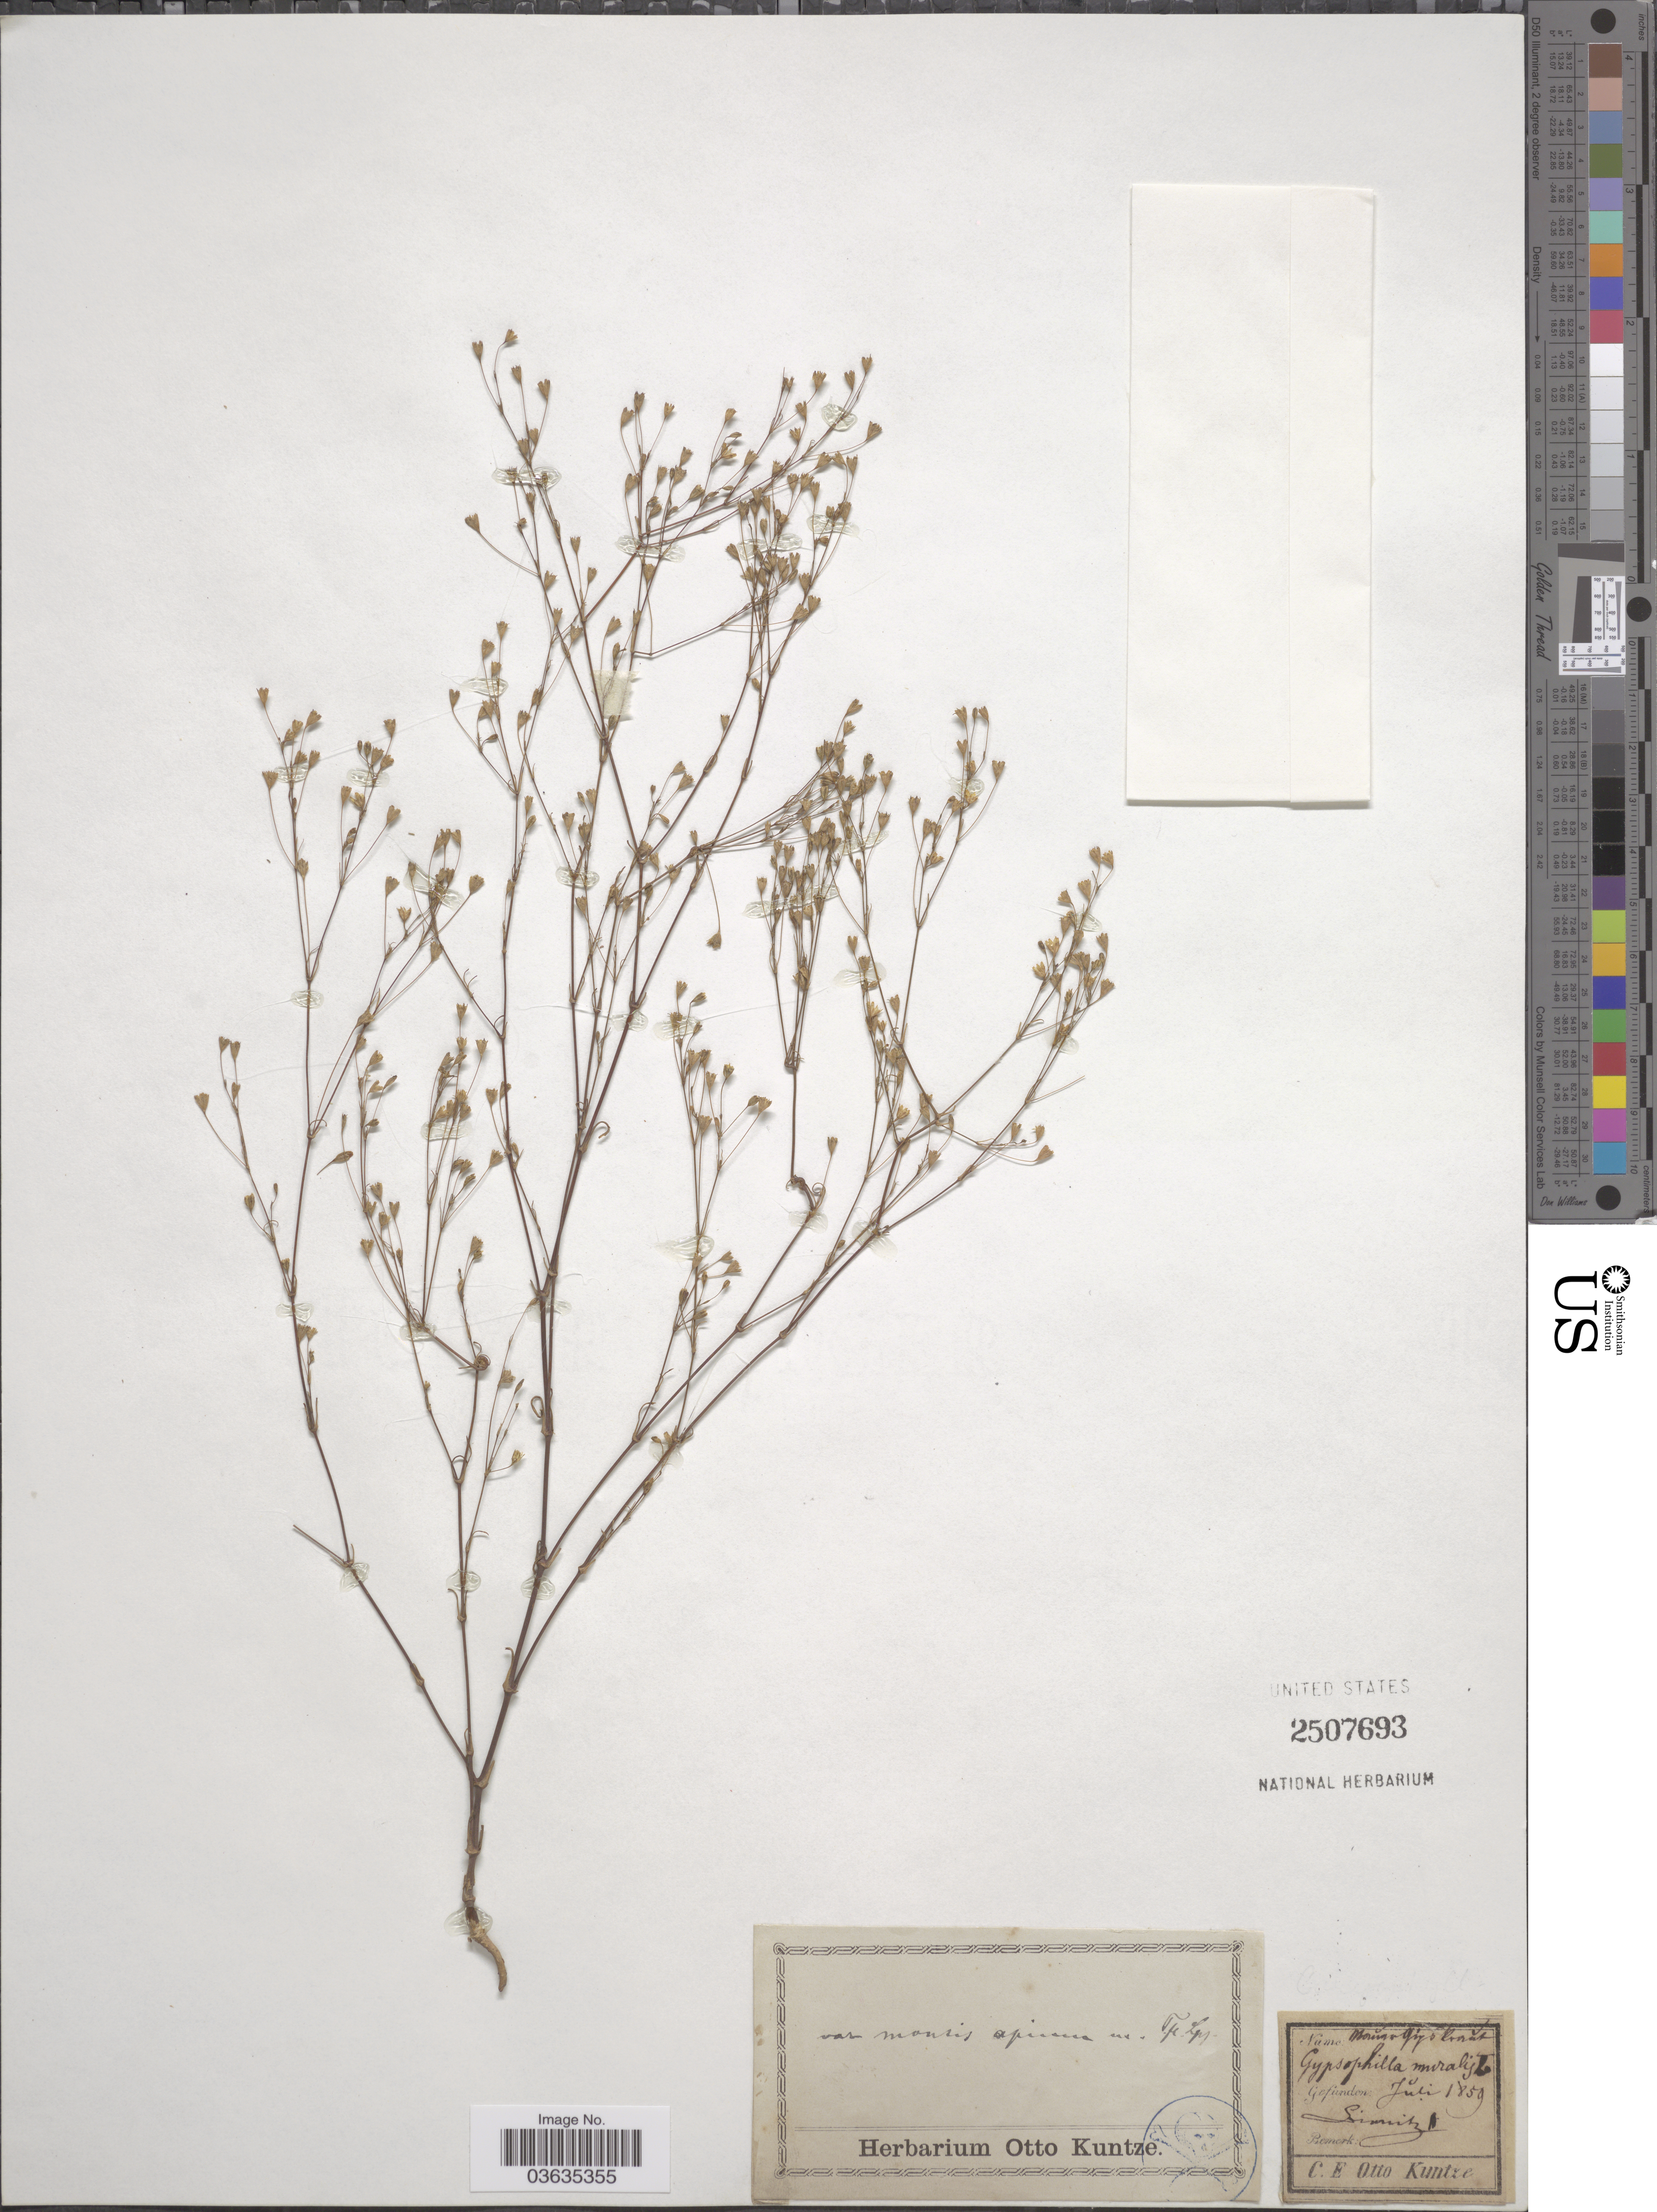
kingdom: Plantae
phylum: Tracheophyta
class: Magnoliopsida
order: Caryophyllales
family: Caryophyllaceae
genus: Psammophiliella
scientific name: Psammophiliella muralis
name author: (L.) Ikonn.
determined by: U.S. National Herbarium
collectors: C.E.O. Kuntze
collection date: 1859-07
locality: Simritz [interpreted].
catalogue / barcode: US 2507693